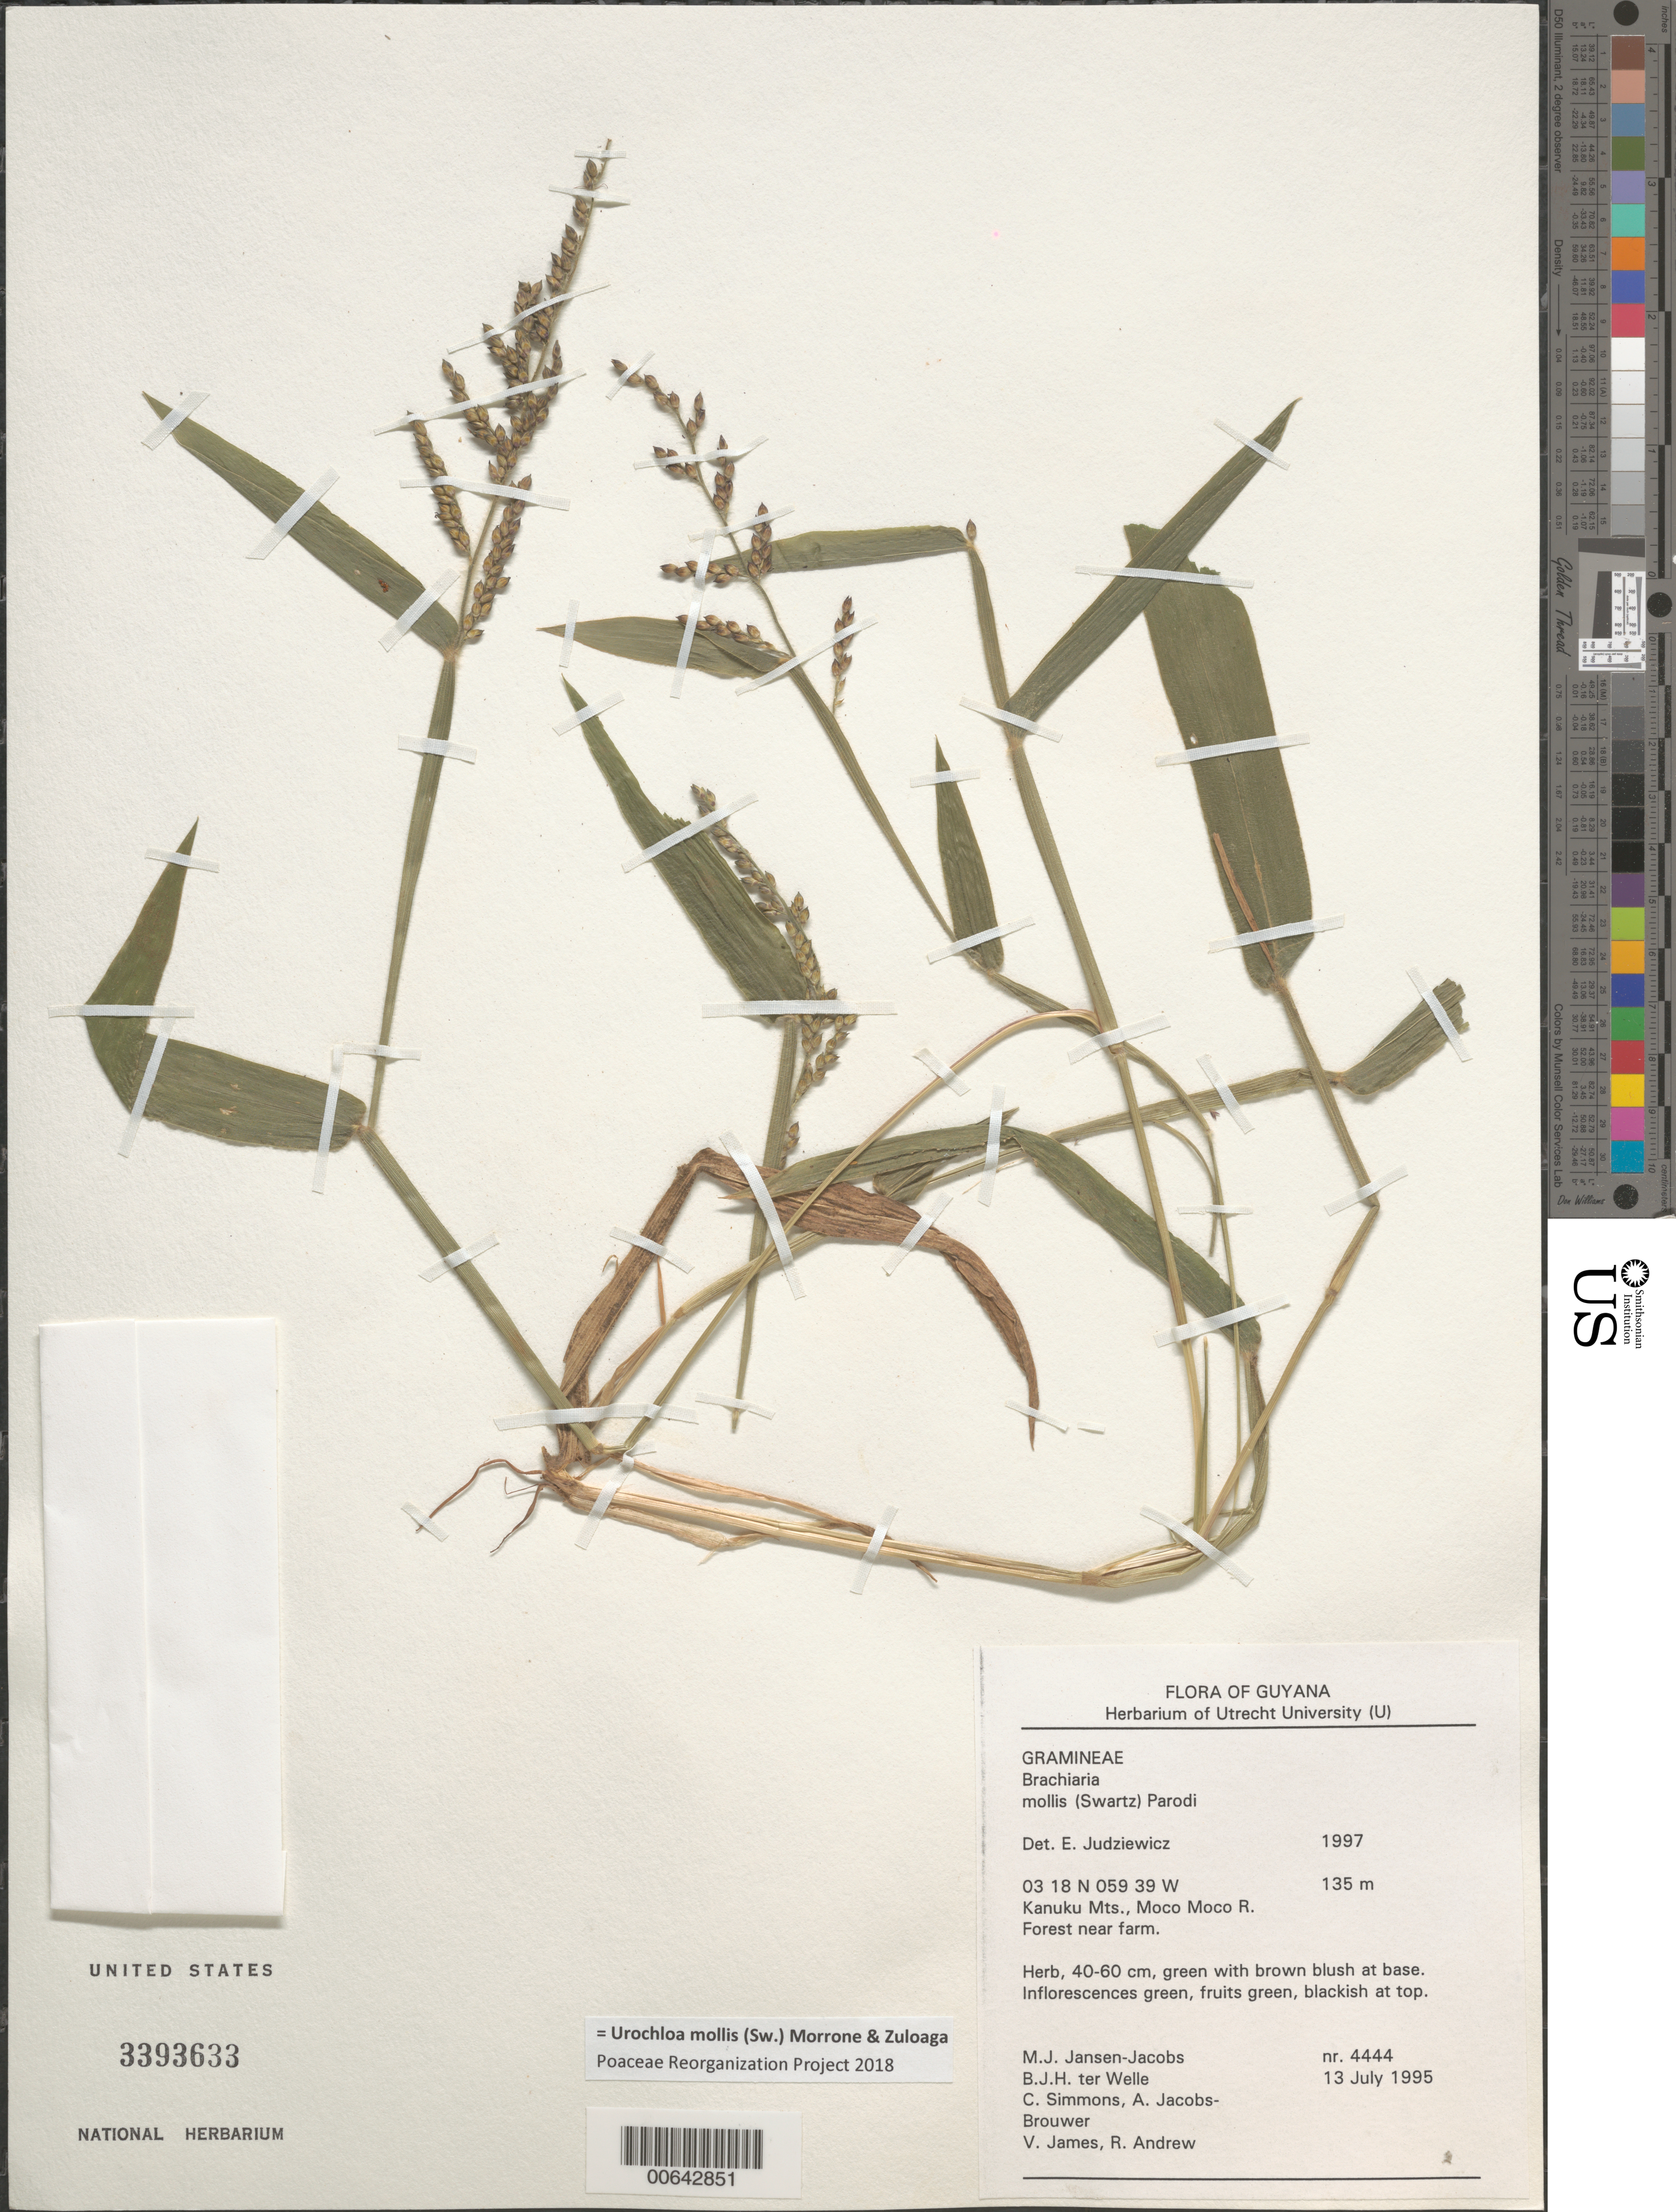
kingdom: Plantae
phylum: Tracheophyta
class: Liliopsida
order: Poales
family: Poaceae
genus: Urochloa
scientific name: Urochloa mollis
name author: (Sw.) Morrone & Zuloaga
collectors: M. J. Jansen-Jacobs, B. Welle, C. Simmons, A. Jacobs-Brouwer & et al.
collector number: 4444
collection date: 1995-07-13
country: Guyana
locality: Kanuku Mts., Moco Moco R. Forest near farm.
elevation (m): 135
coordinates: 03 18, 059 39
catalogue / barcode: US 3393633